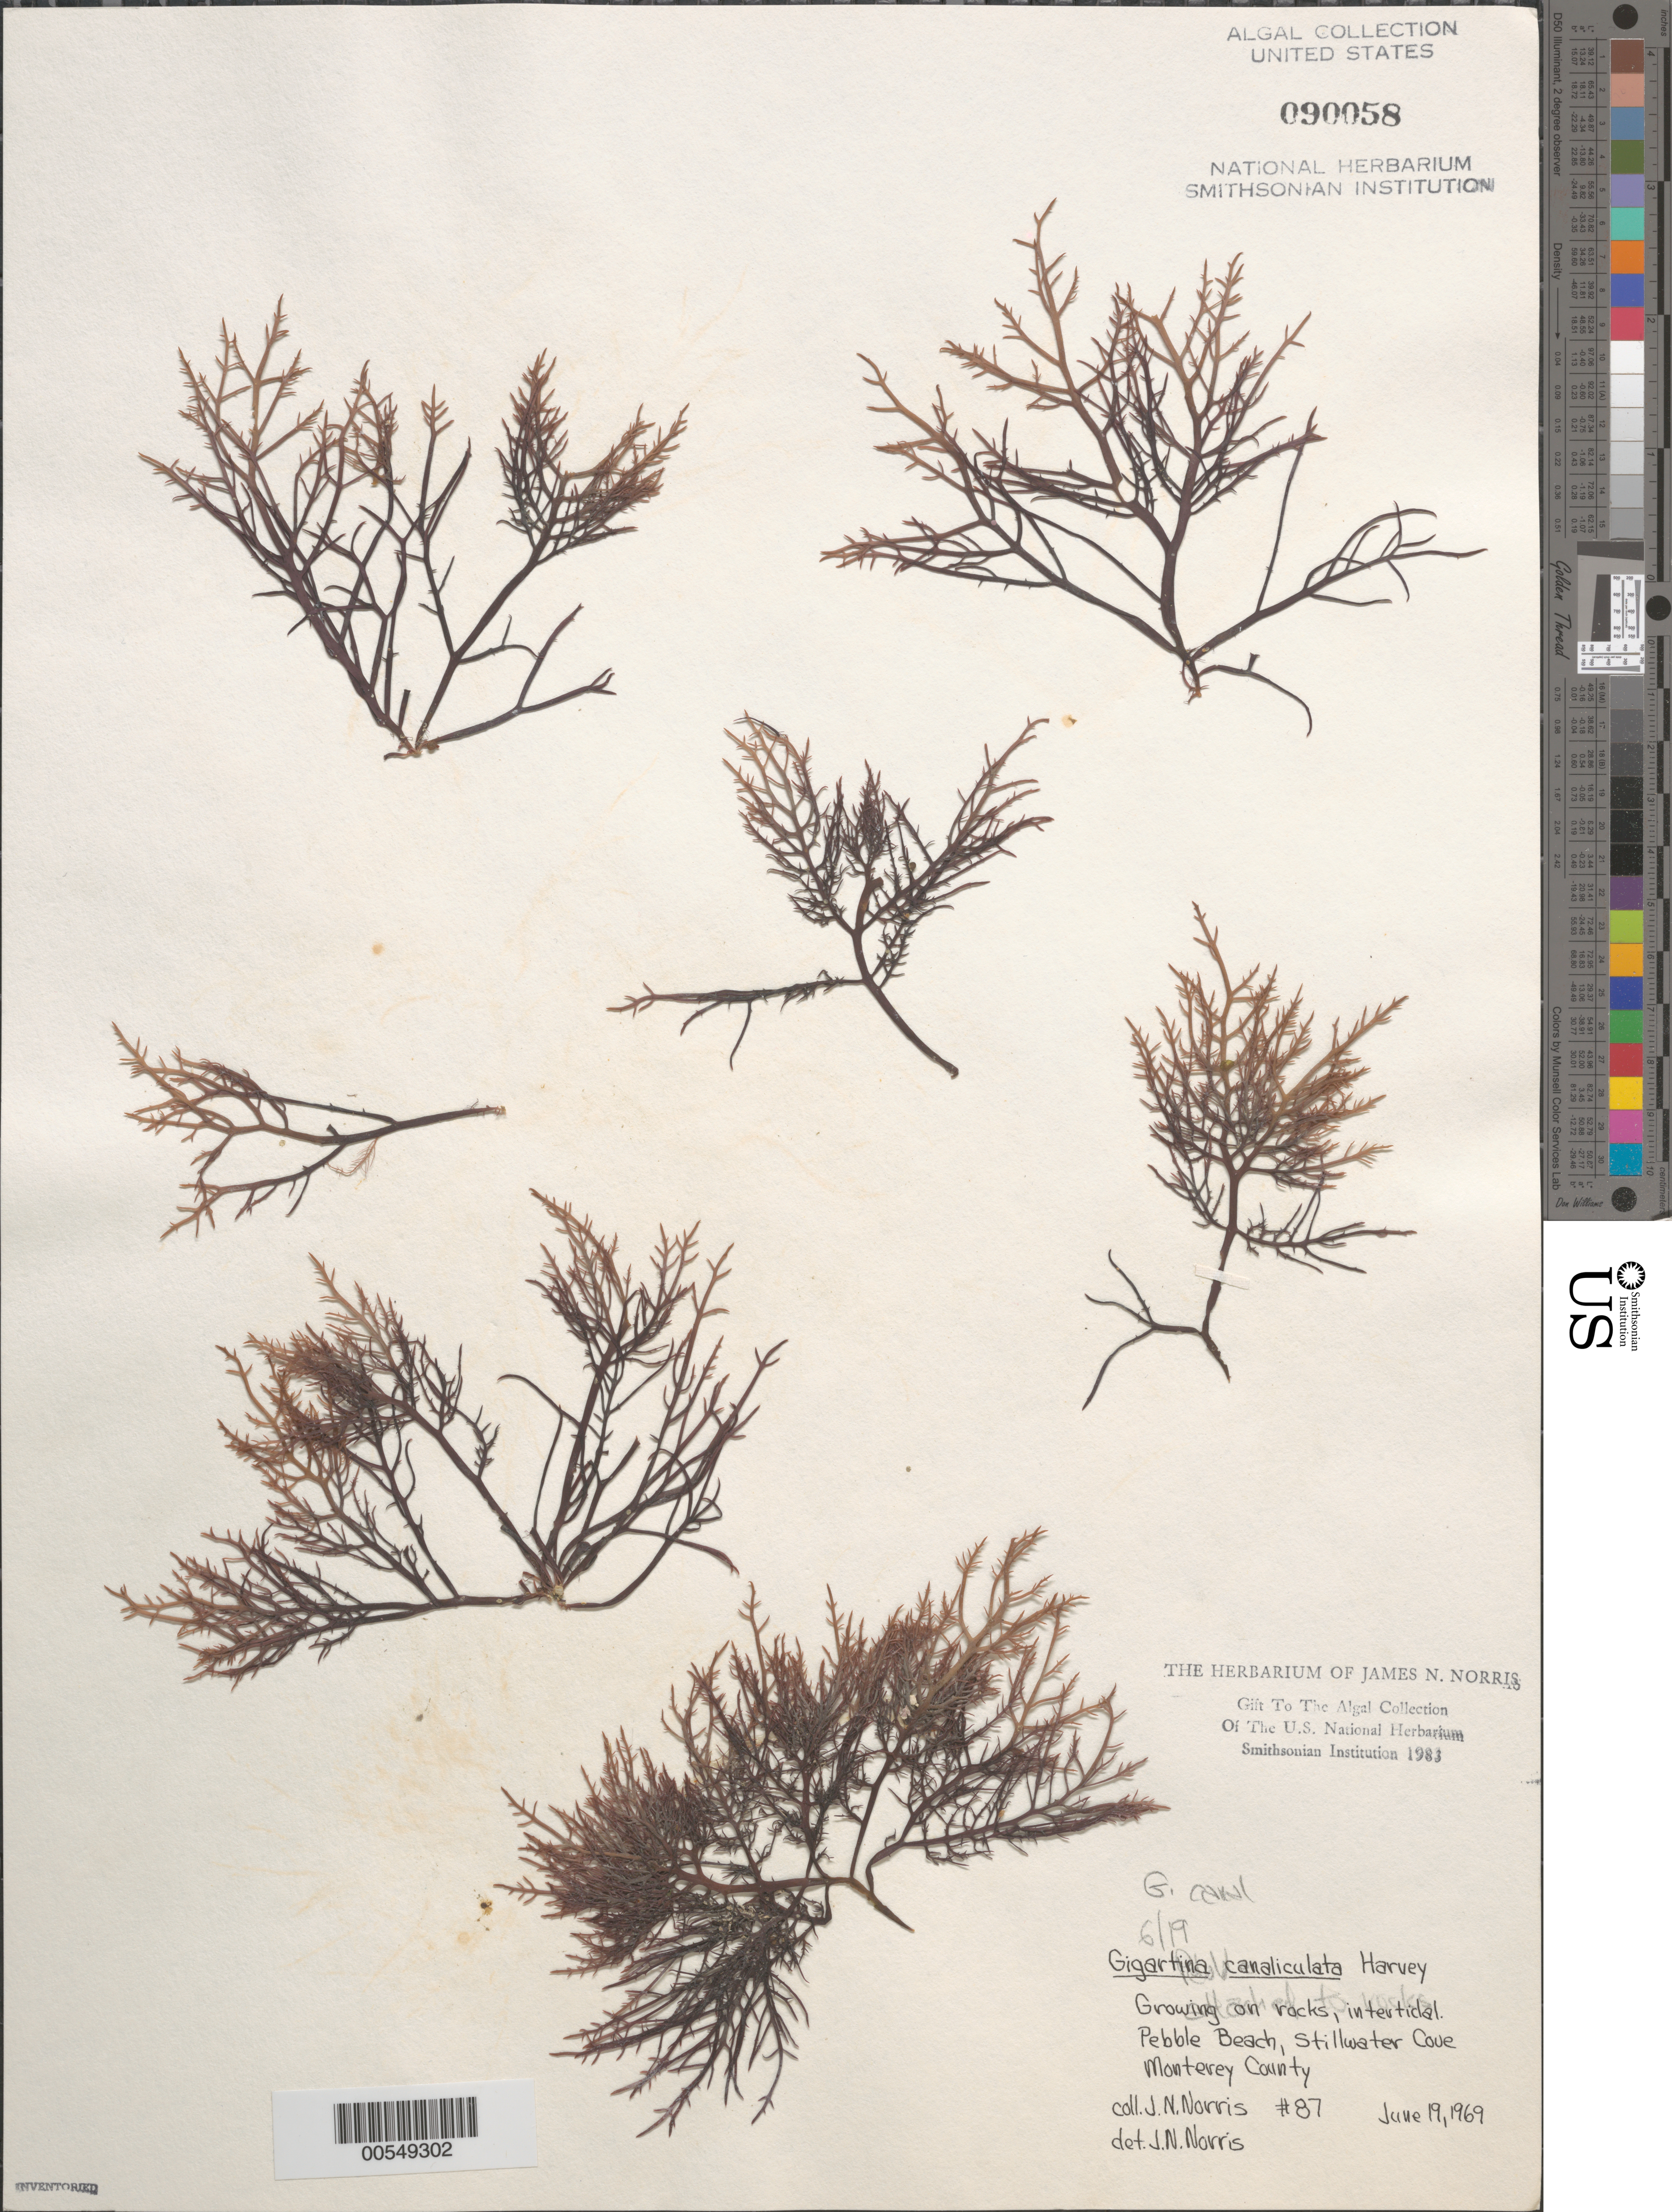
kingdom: Plantae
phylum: Rhodophyta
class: Florideophyceae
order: Gigartinales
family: Gigartinaceae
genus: Chondracanthus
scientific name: Chondracanthus canaliculatus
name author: (Harv.) Guiry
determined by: Algae name updating Project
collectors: J. N. Norris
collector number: JN-87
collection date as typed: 19 Jun 1969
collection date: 1969-06-19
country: United States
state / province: California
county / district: Monterey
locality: Pebble Beach, Stillwater Cove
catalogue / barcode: US 90058